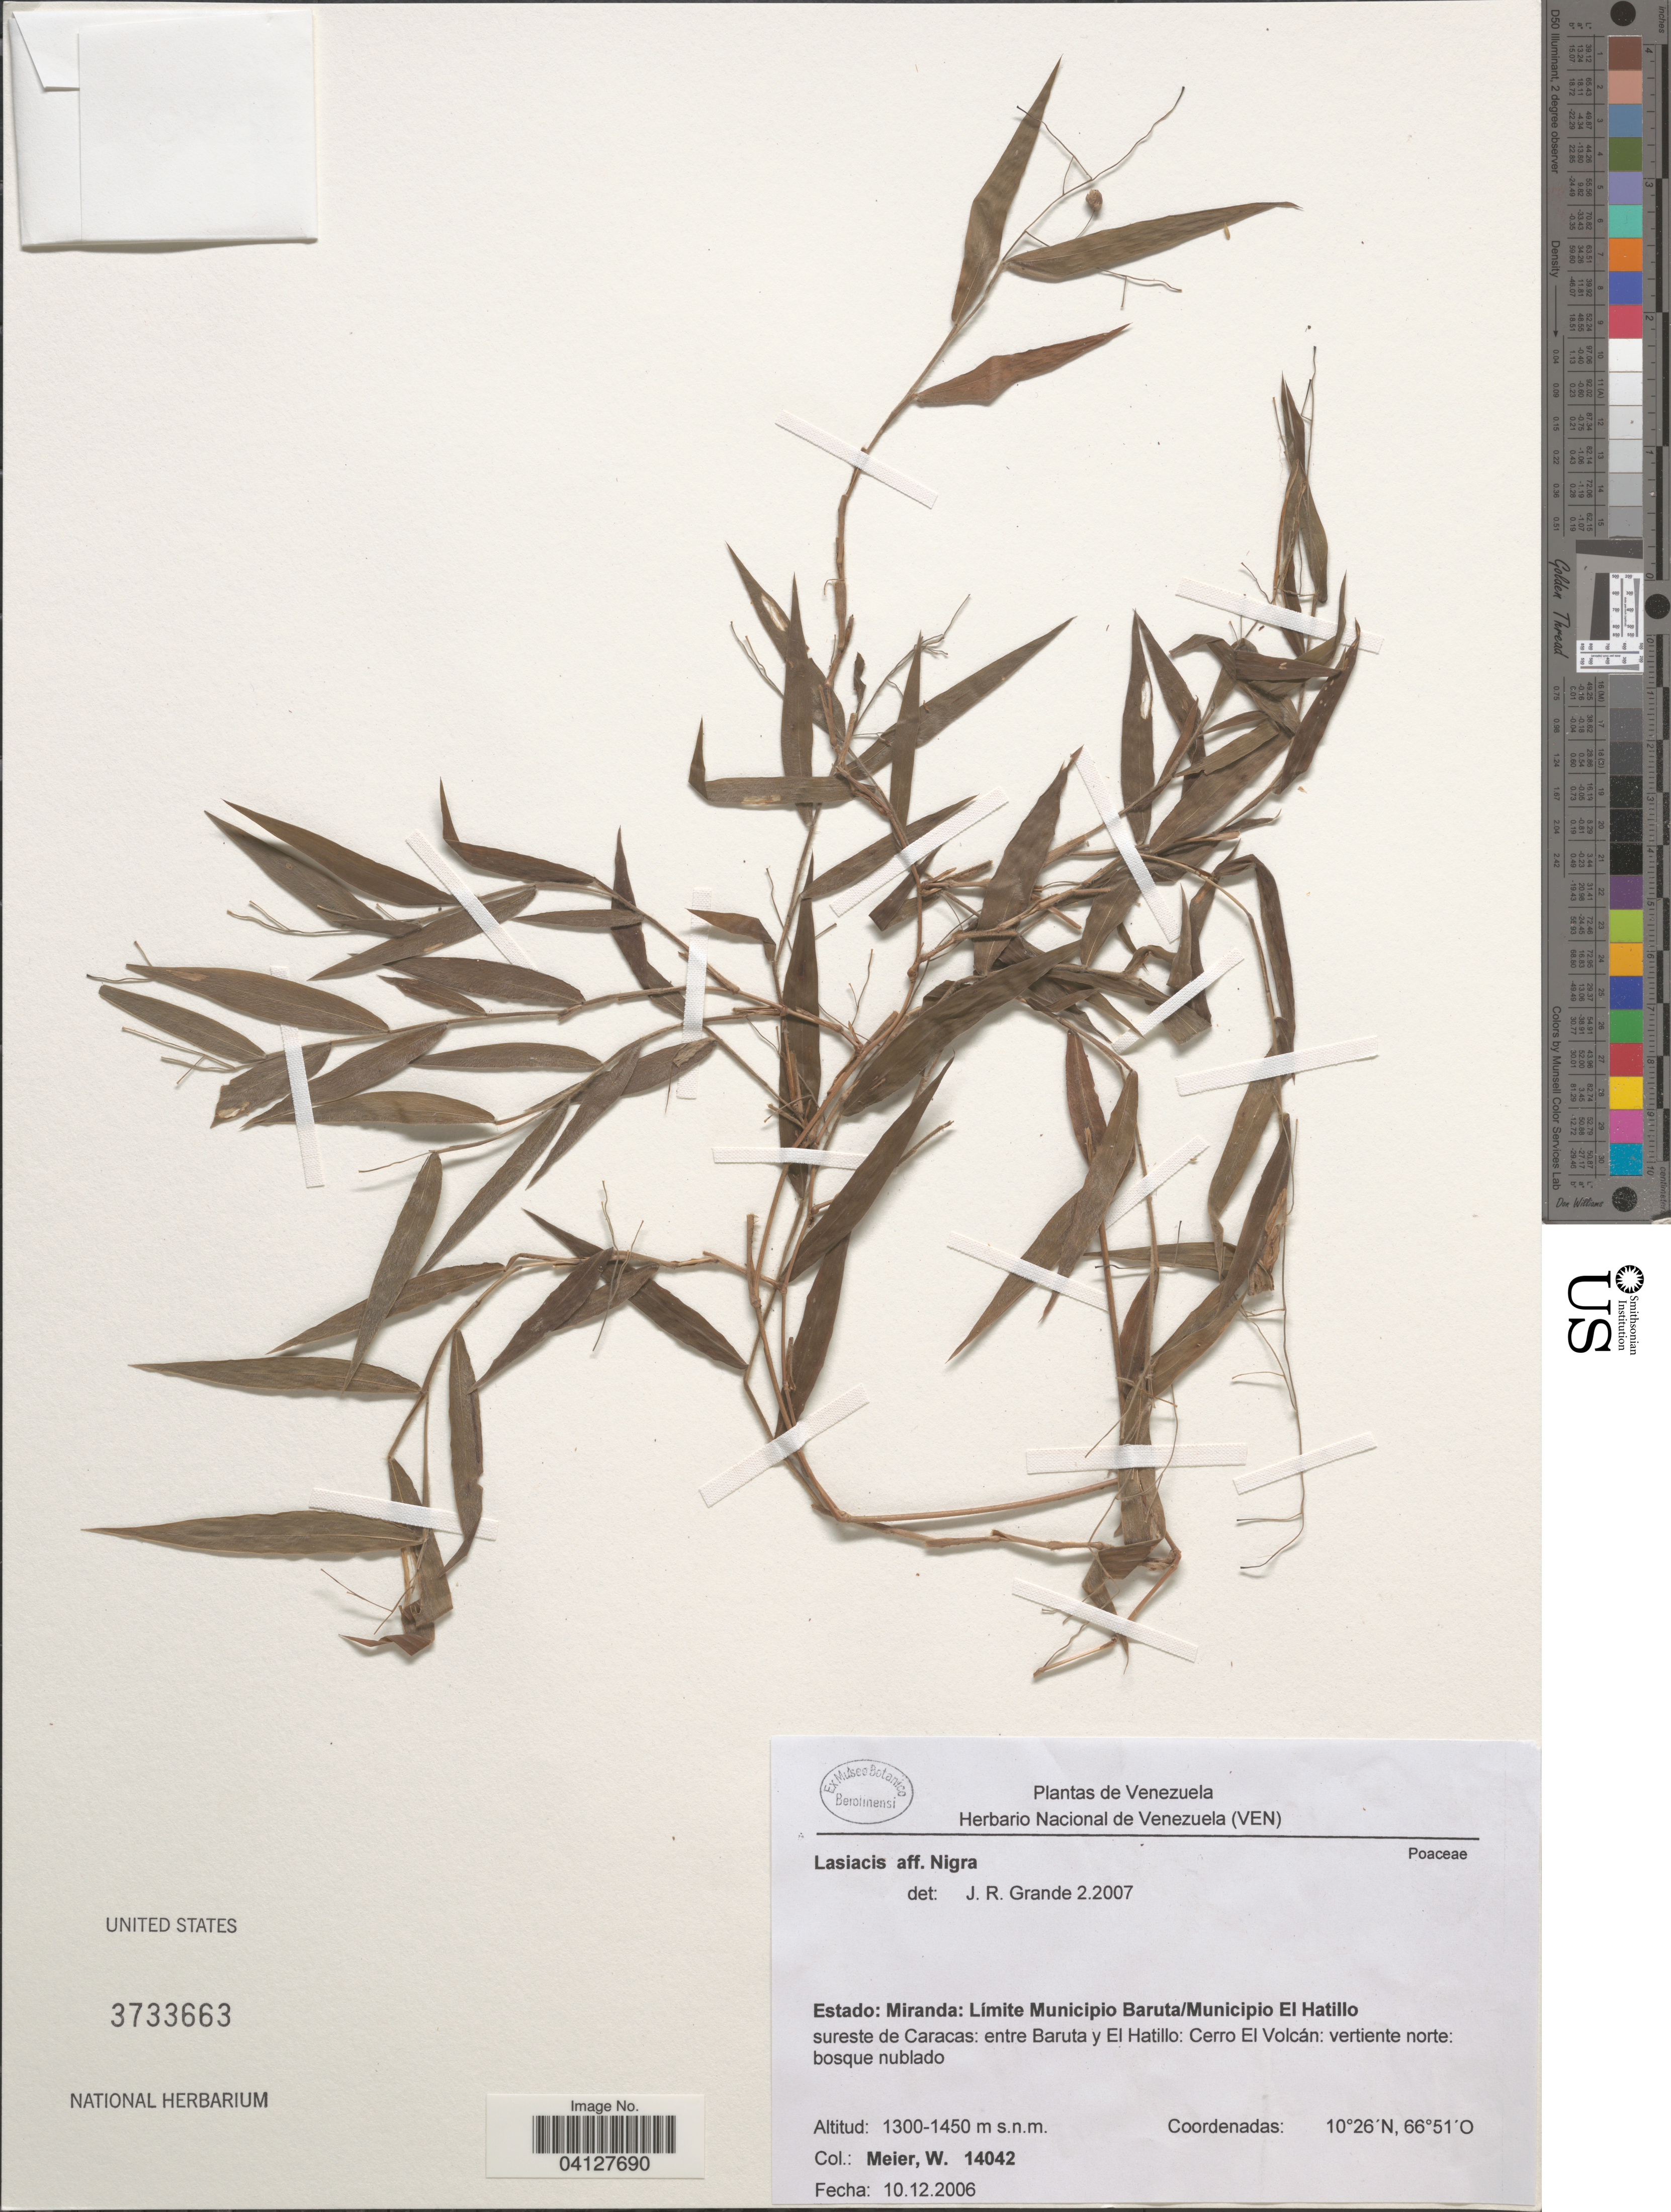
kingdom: Plantae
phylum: Tracheophyta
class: Liliopsida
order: Poales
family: Poaceae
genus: Lasiacis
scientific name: Lasiacis nigra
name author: Davidse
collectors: W. Meier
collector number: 14042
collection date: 2006-12-10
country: Venezuela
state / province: Miranda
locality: Límite Municipio Baruta/Municipio El Hatillo sureste de Caracas: entre Baruta y El Hatillo: Cerro El Volcán: vertiente norte.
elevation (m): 1300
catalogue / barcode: US 3733663